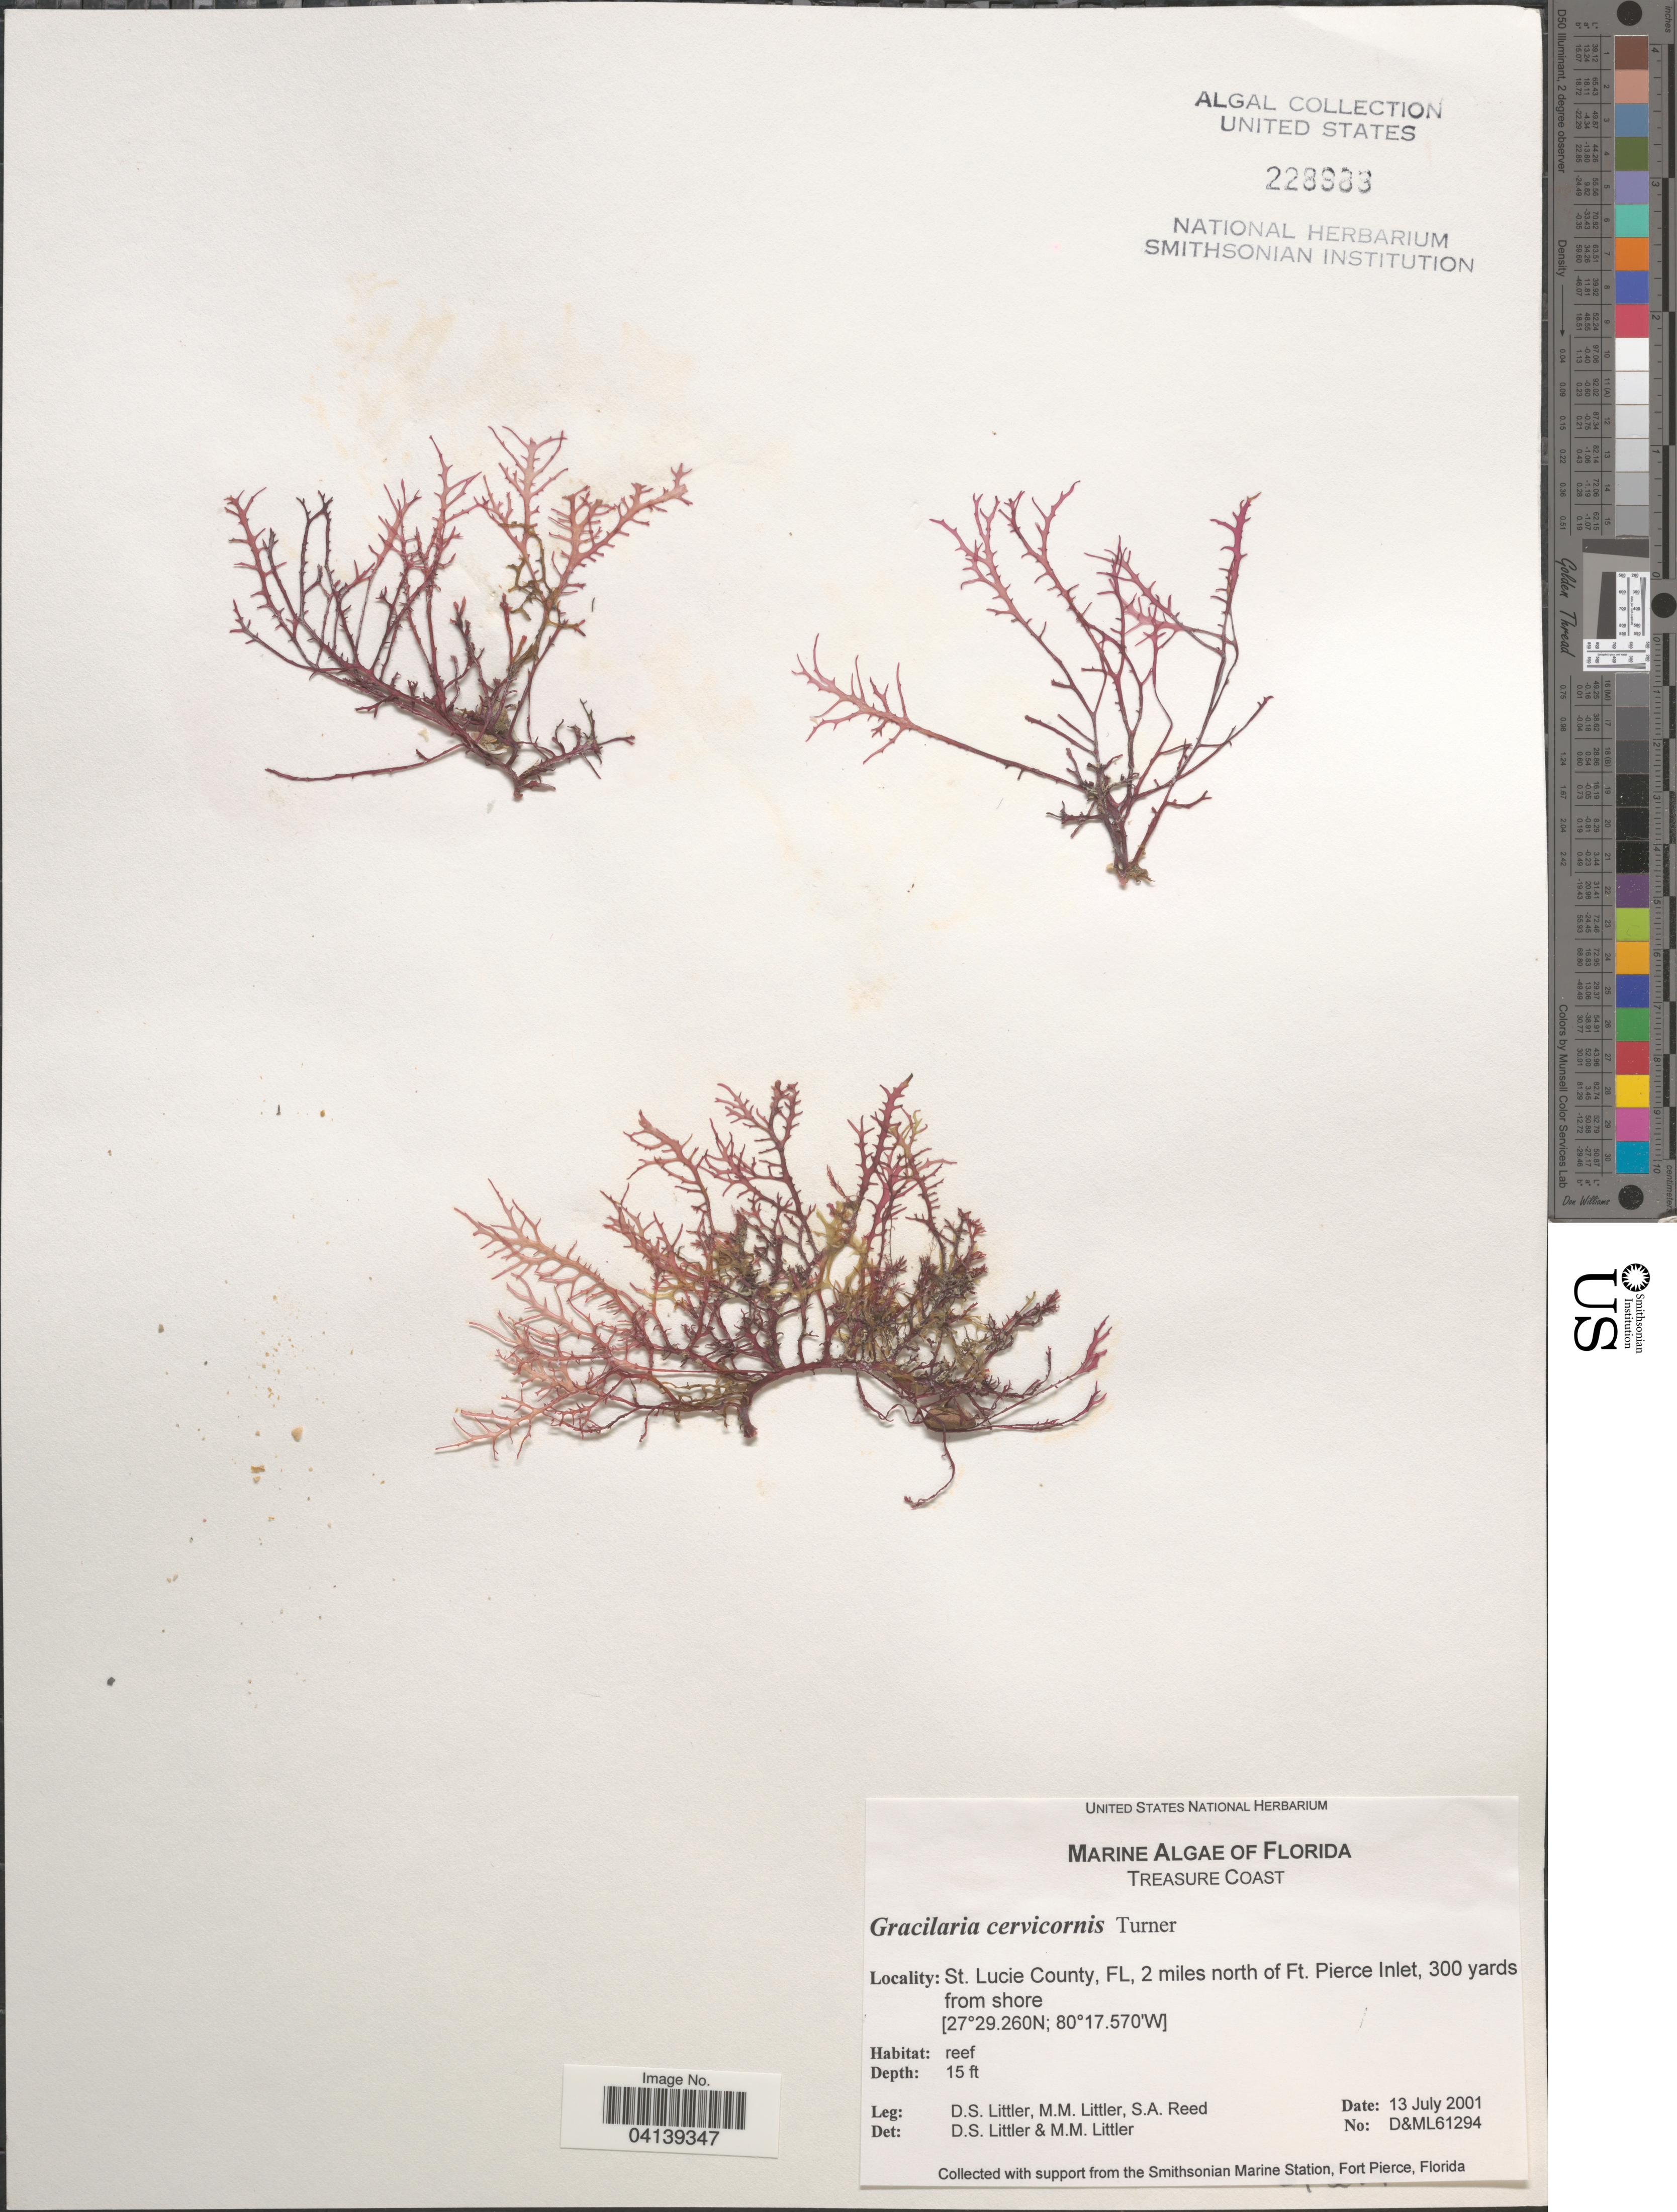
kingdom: Plantae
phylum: Rhodophyta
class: Florideophyceae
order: Gracilariales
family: Gracilariaceae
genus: Gracilaria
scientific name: Gracilaria cervicornis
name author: (Turner) J. Agardh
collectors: D. S. Littler & S. Reed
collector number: D&ML61294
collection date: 2001-07-13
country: United States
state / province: Florida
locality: Treasure Coast. St. Lucie County, 2 miles north of Ft. Pierce Inlet, 300 yards from shore.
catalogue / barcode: US 228989